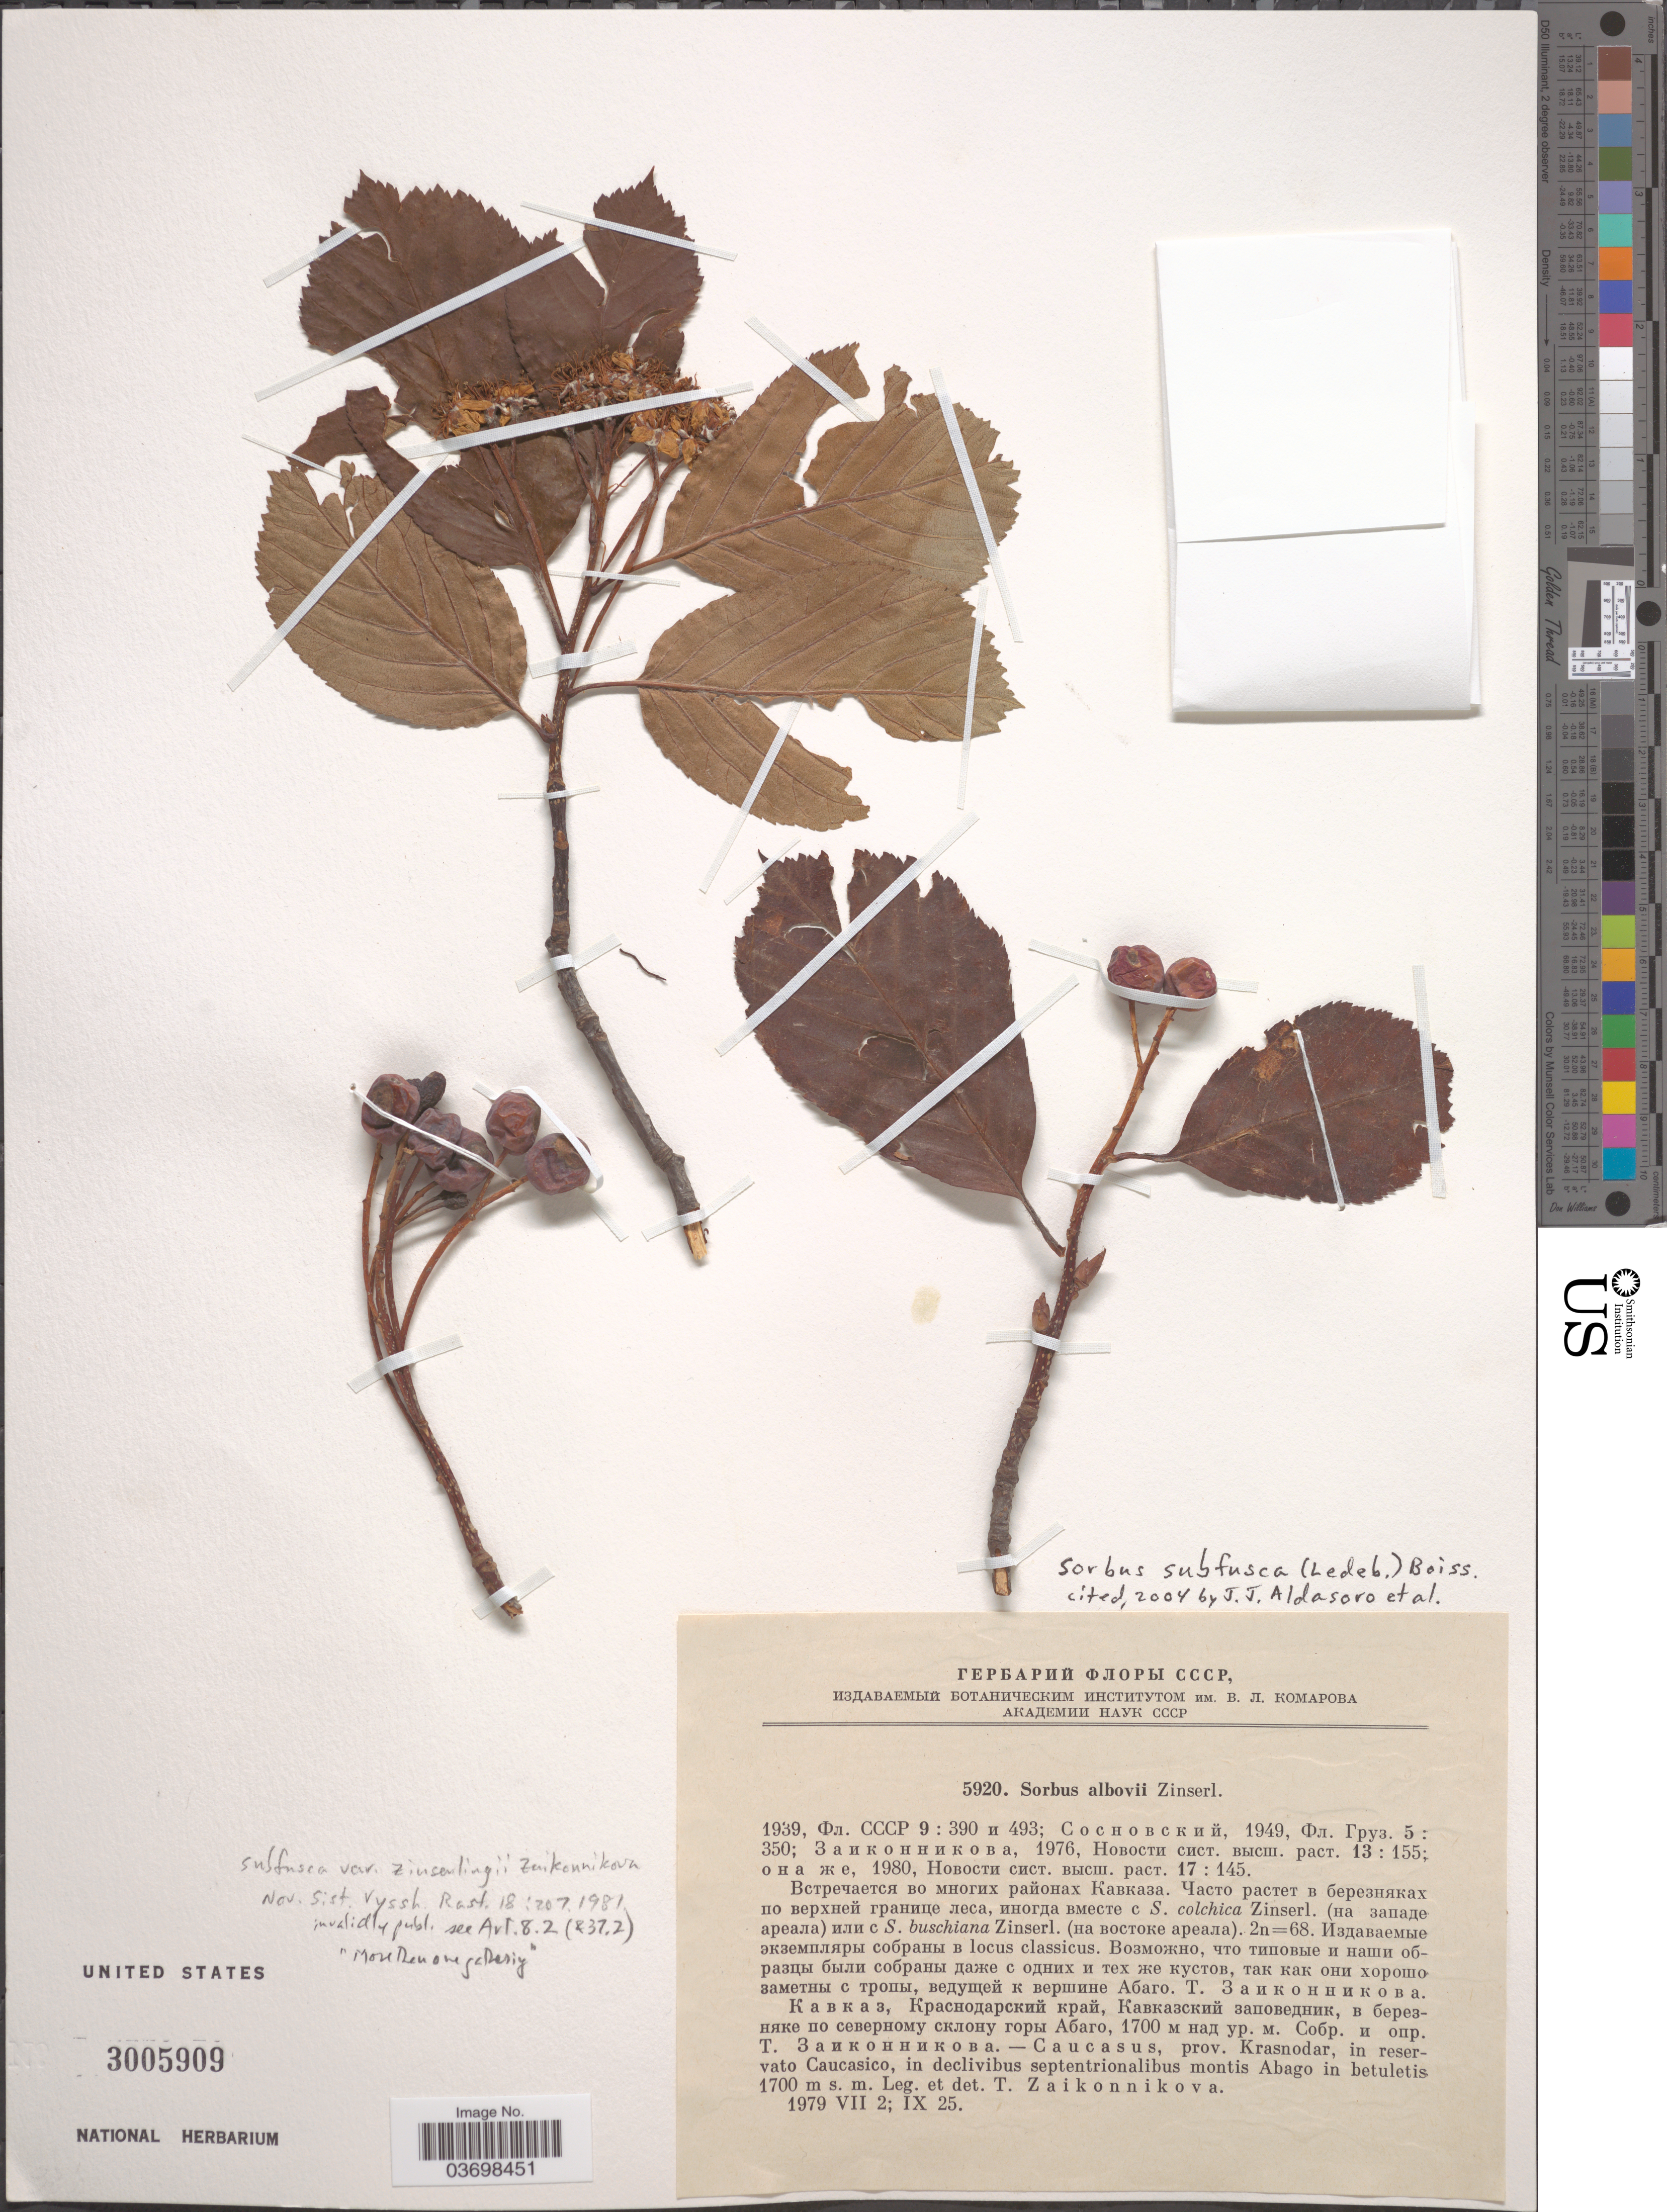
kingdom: Plantae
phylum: Tracheophyta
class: Magnoliopsida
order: Rosales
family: Rosaceae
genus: Sorbus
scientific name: Sorbus subfusca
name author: Boiss.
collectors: T. Zaikonnikova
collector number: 5920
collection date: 1979-07-02/1979-09-25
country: Russian Federation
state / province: Krasnodar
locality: In reservato Caucasico, in declivibus septentrionalibus montis Abago in betuletis.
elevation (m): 1700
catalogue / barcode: US 3005909